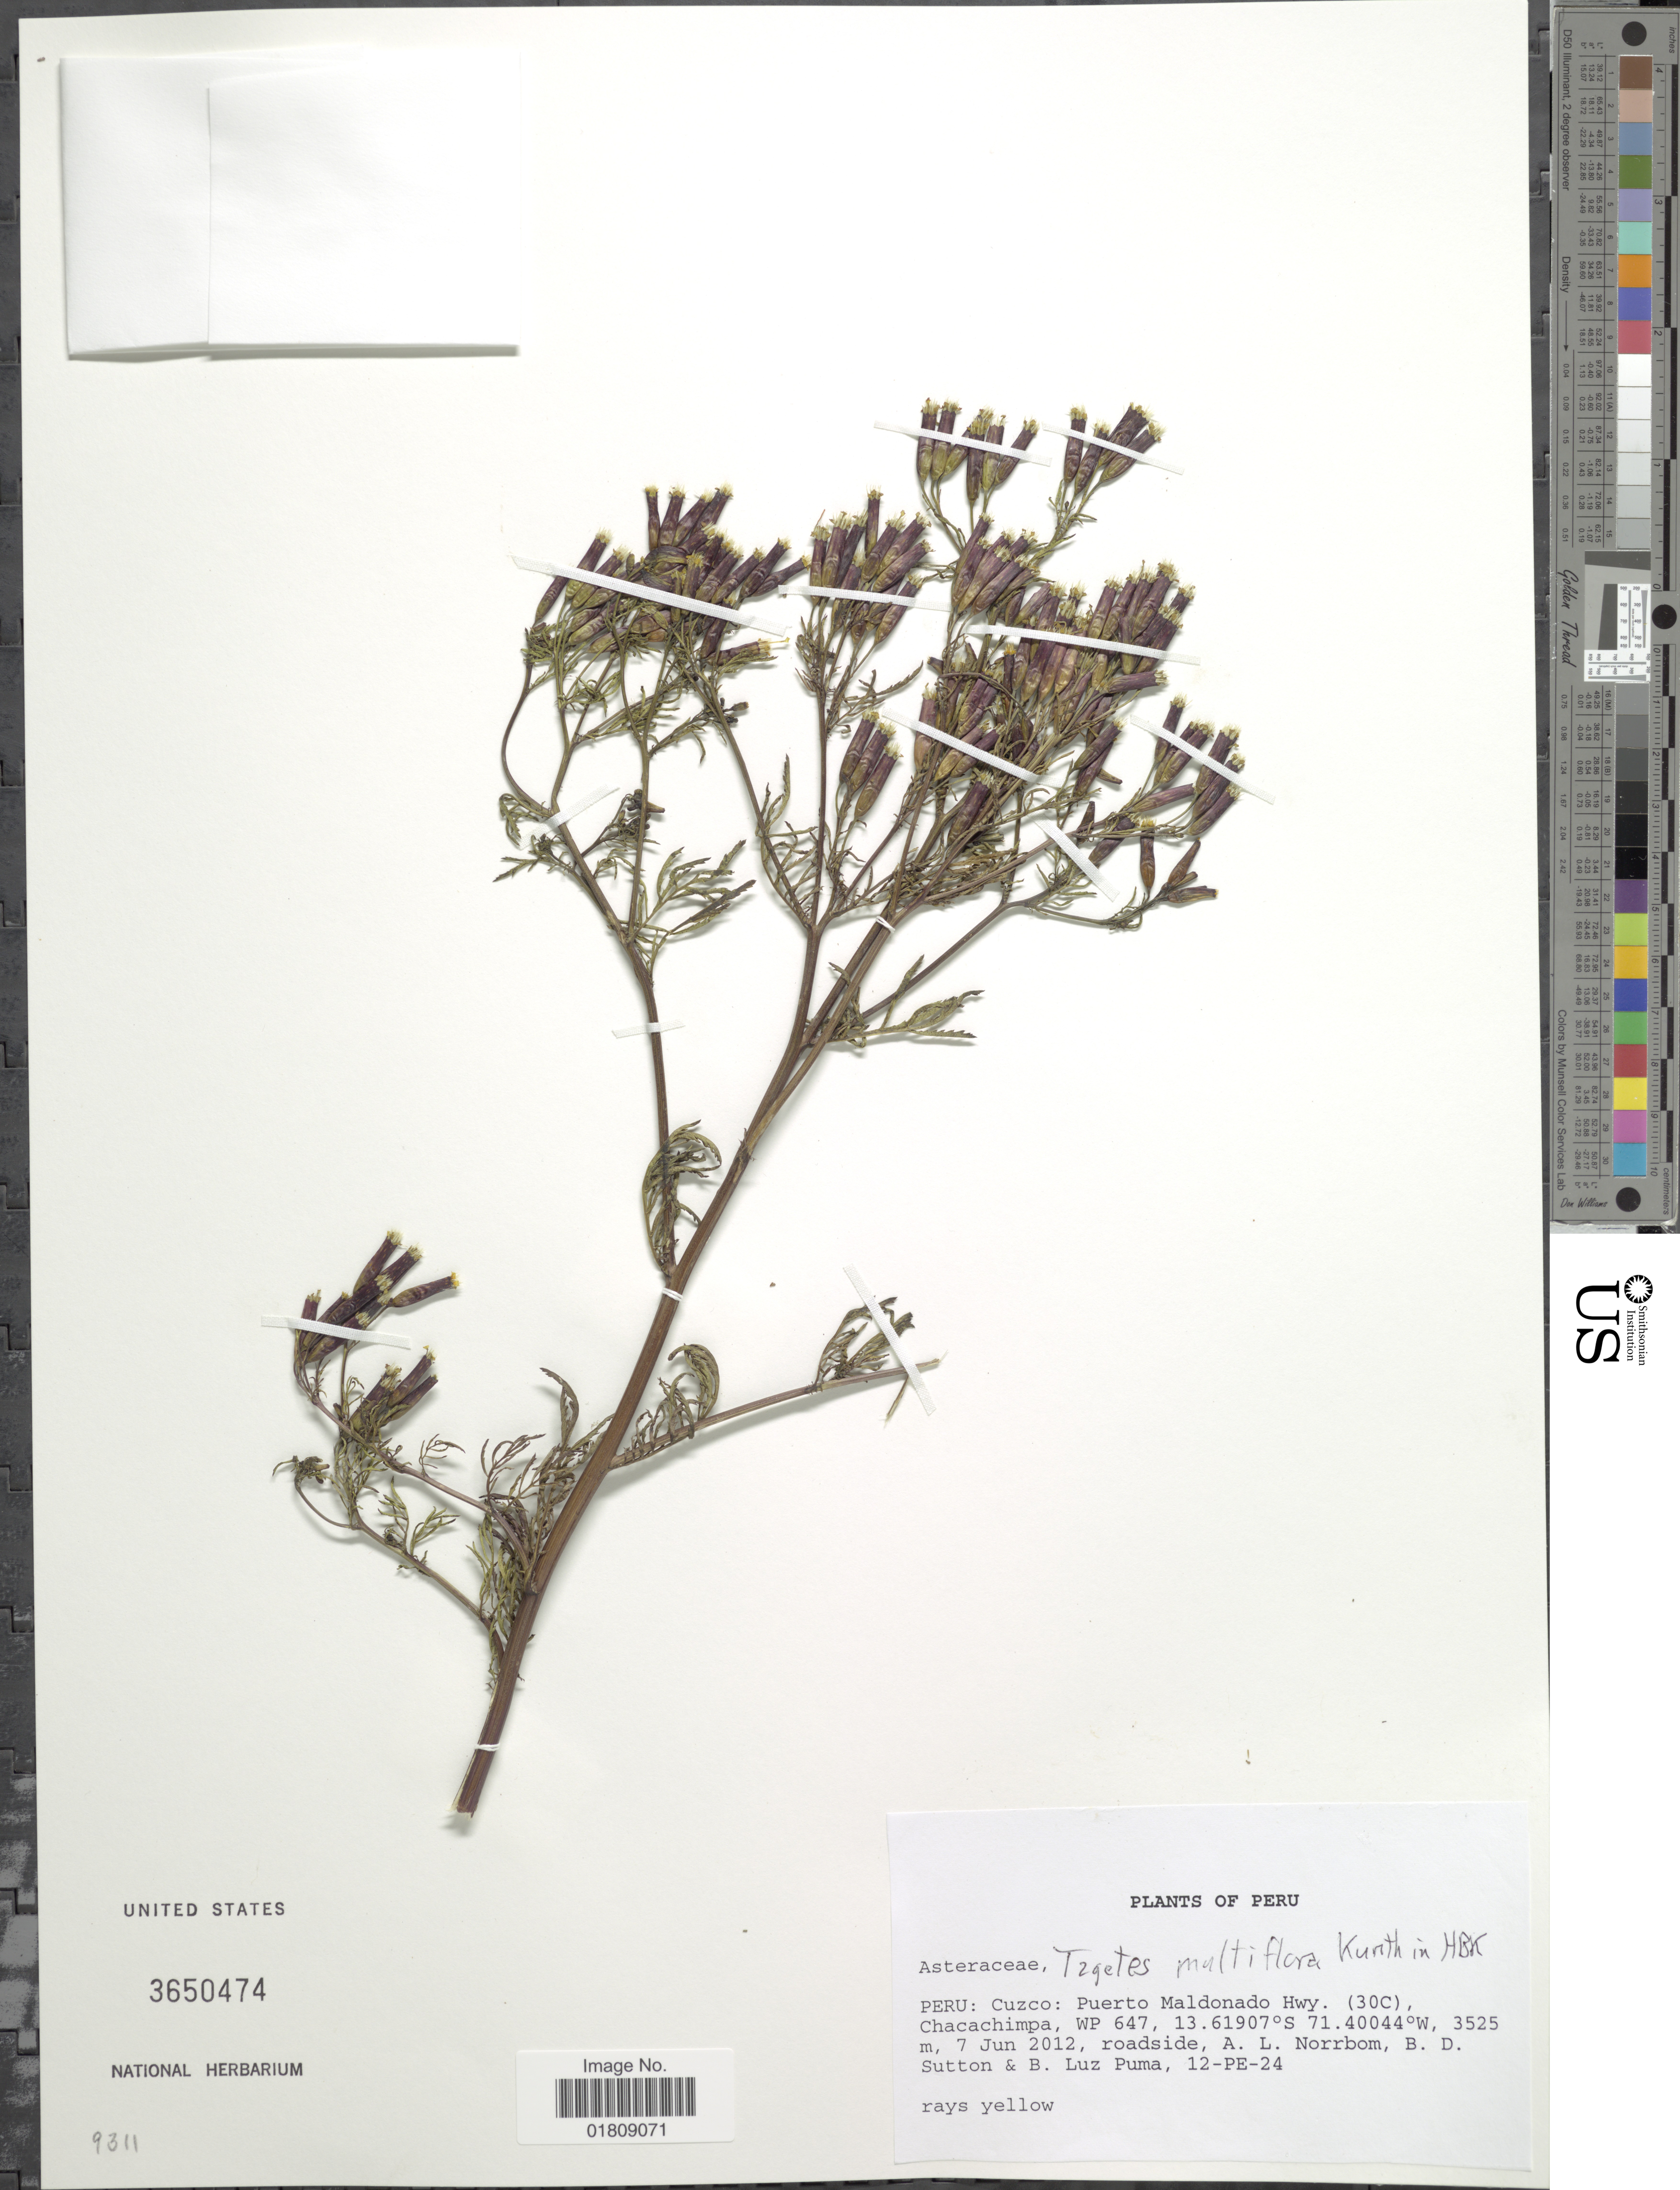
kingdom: Plantae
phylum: Tracheophyta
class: Magnoliopsida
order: Asterales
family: Asteraceae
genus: Tagetes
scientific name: Tagetes multiflora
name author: Kunth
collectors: A. L. Norrbom, B. Sutton & B. Luz Puma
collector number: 12-PE-24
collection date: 2012-06-07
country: Peru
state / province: Cusco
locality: Puerto Maldonado Hwy. (30C), Chacachimpa, WP 647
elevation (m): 3525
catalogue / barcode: US 3650474